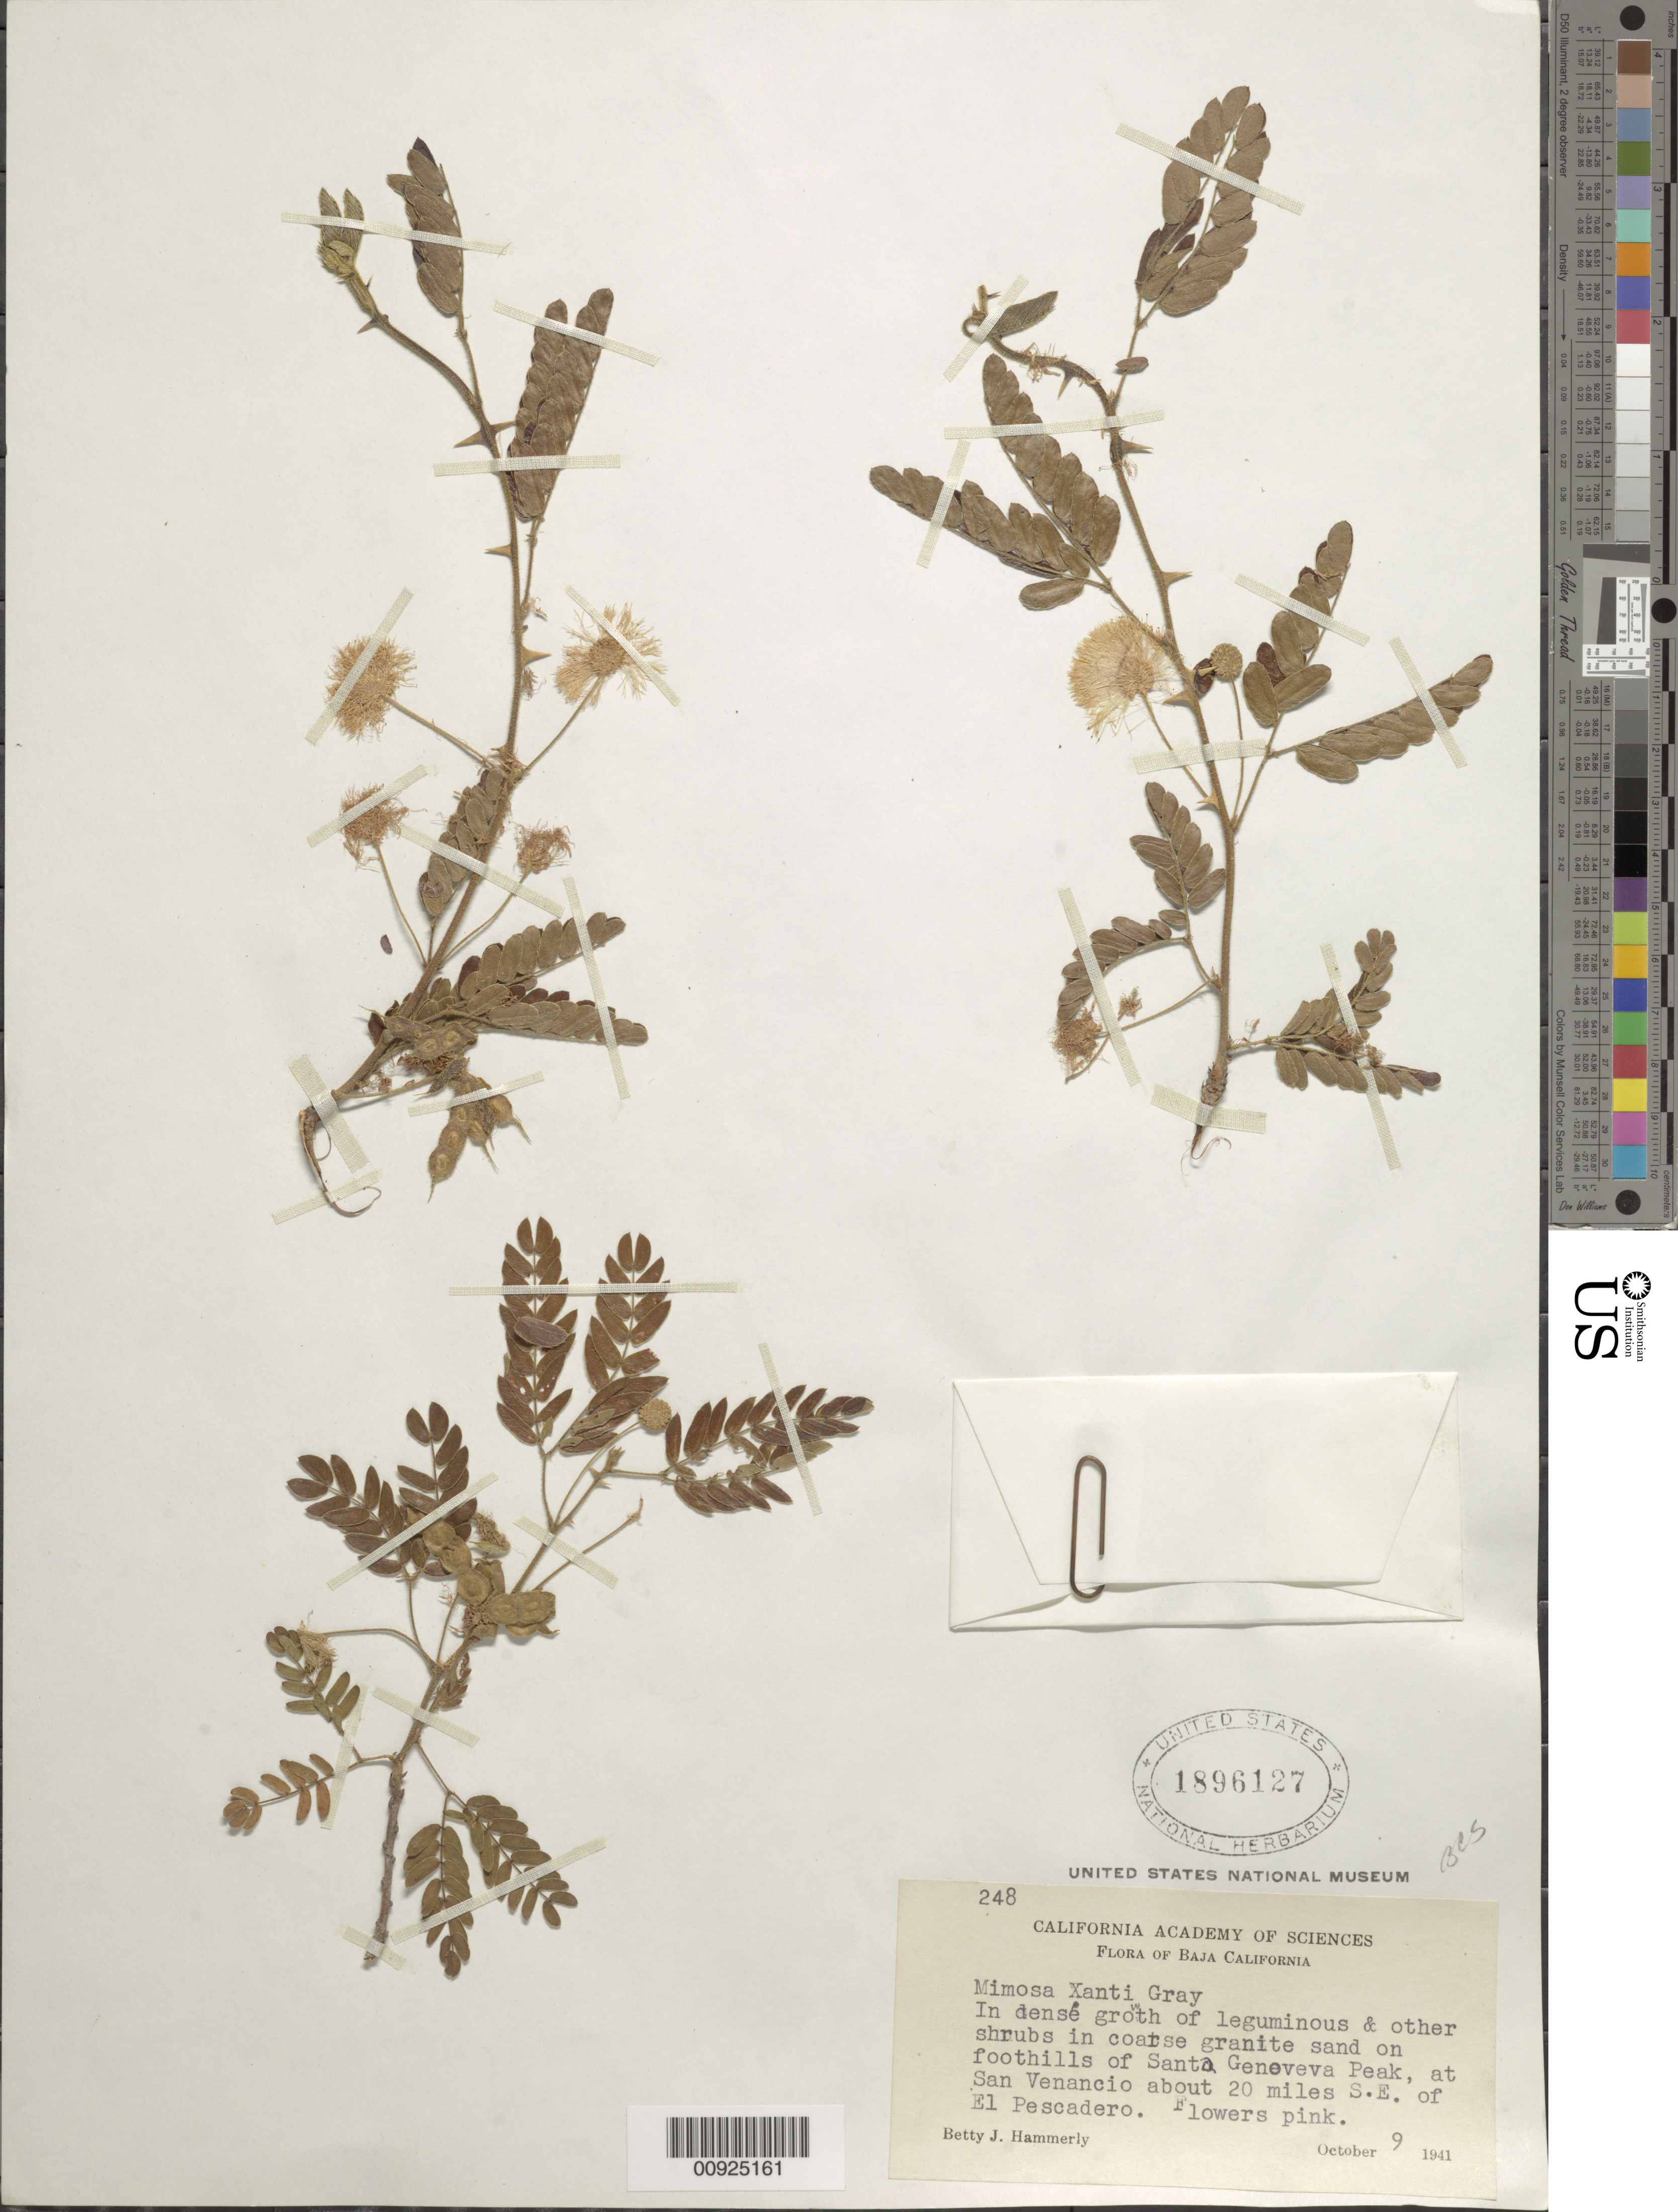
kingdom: Plantae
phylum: Tracheophyta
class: Magnoliopsida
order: Fabales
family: Fabaceae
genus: Mimosa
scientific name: Mimosa xanti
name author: A. Gray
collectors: B. J. Hammerly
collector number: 248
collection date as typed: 09 Oct 1941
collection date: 1941-10-09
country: Mexico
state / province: Baja California Sur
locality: Foothills of Santa Genoveva Peak, at San Venancio about 20 miles SE of El Pescadero.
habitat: In dense growth of leguminous & other shrubs in coarse granite sand on foothills of Peak.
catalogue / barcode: US 1896127